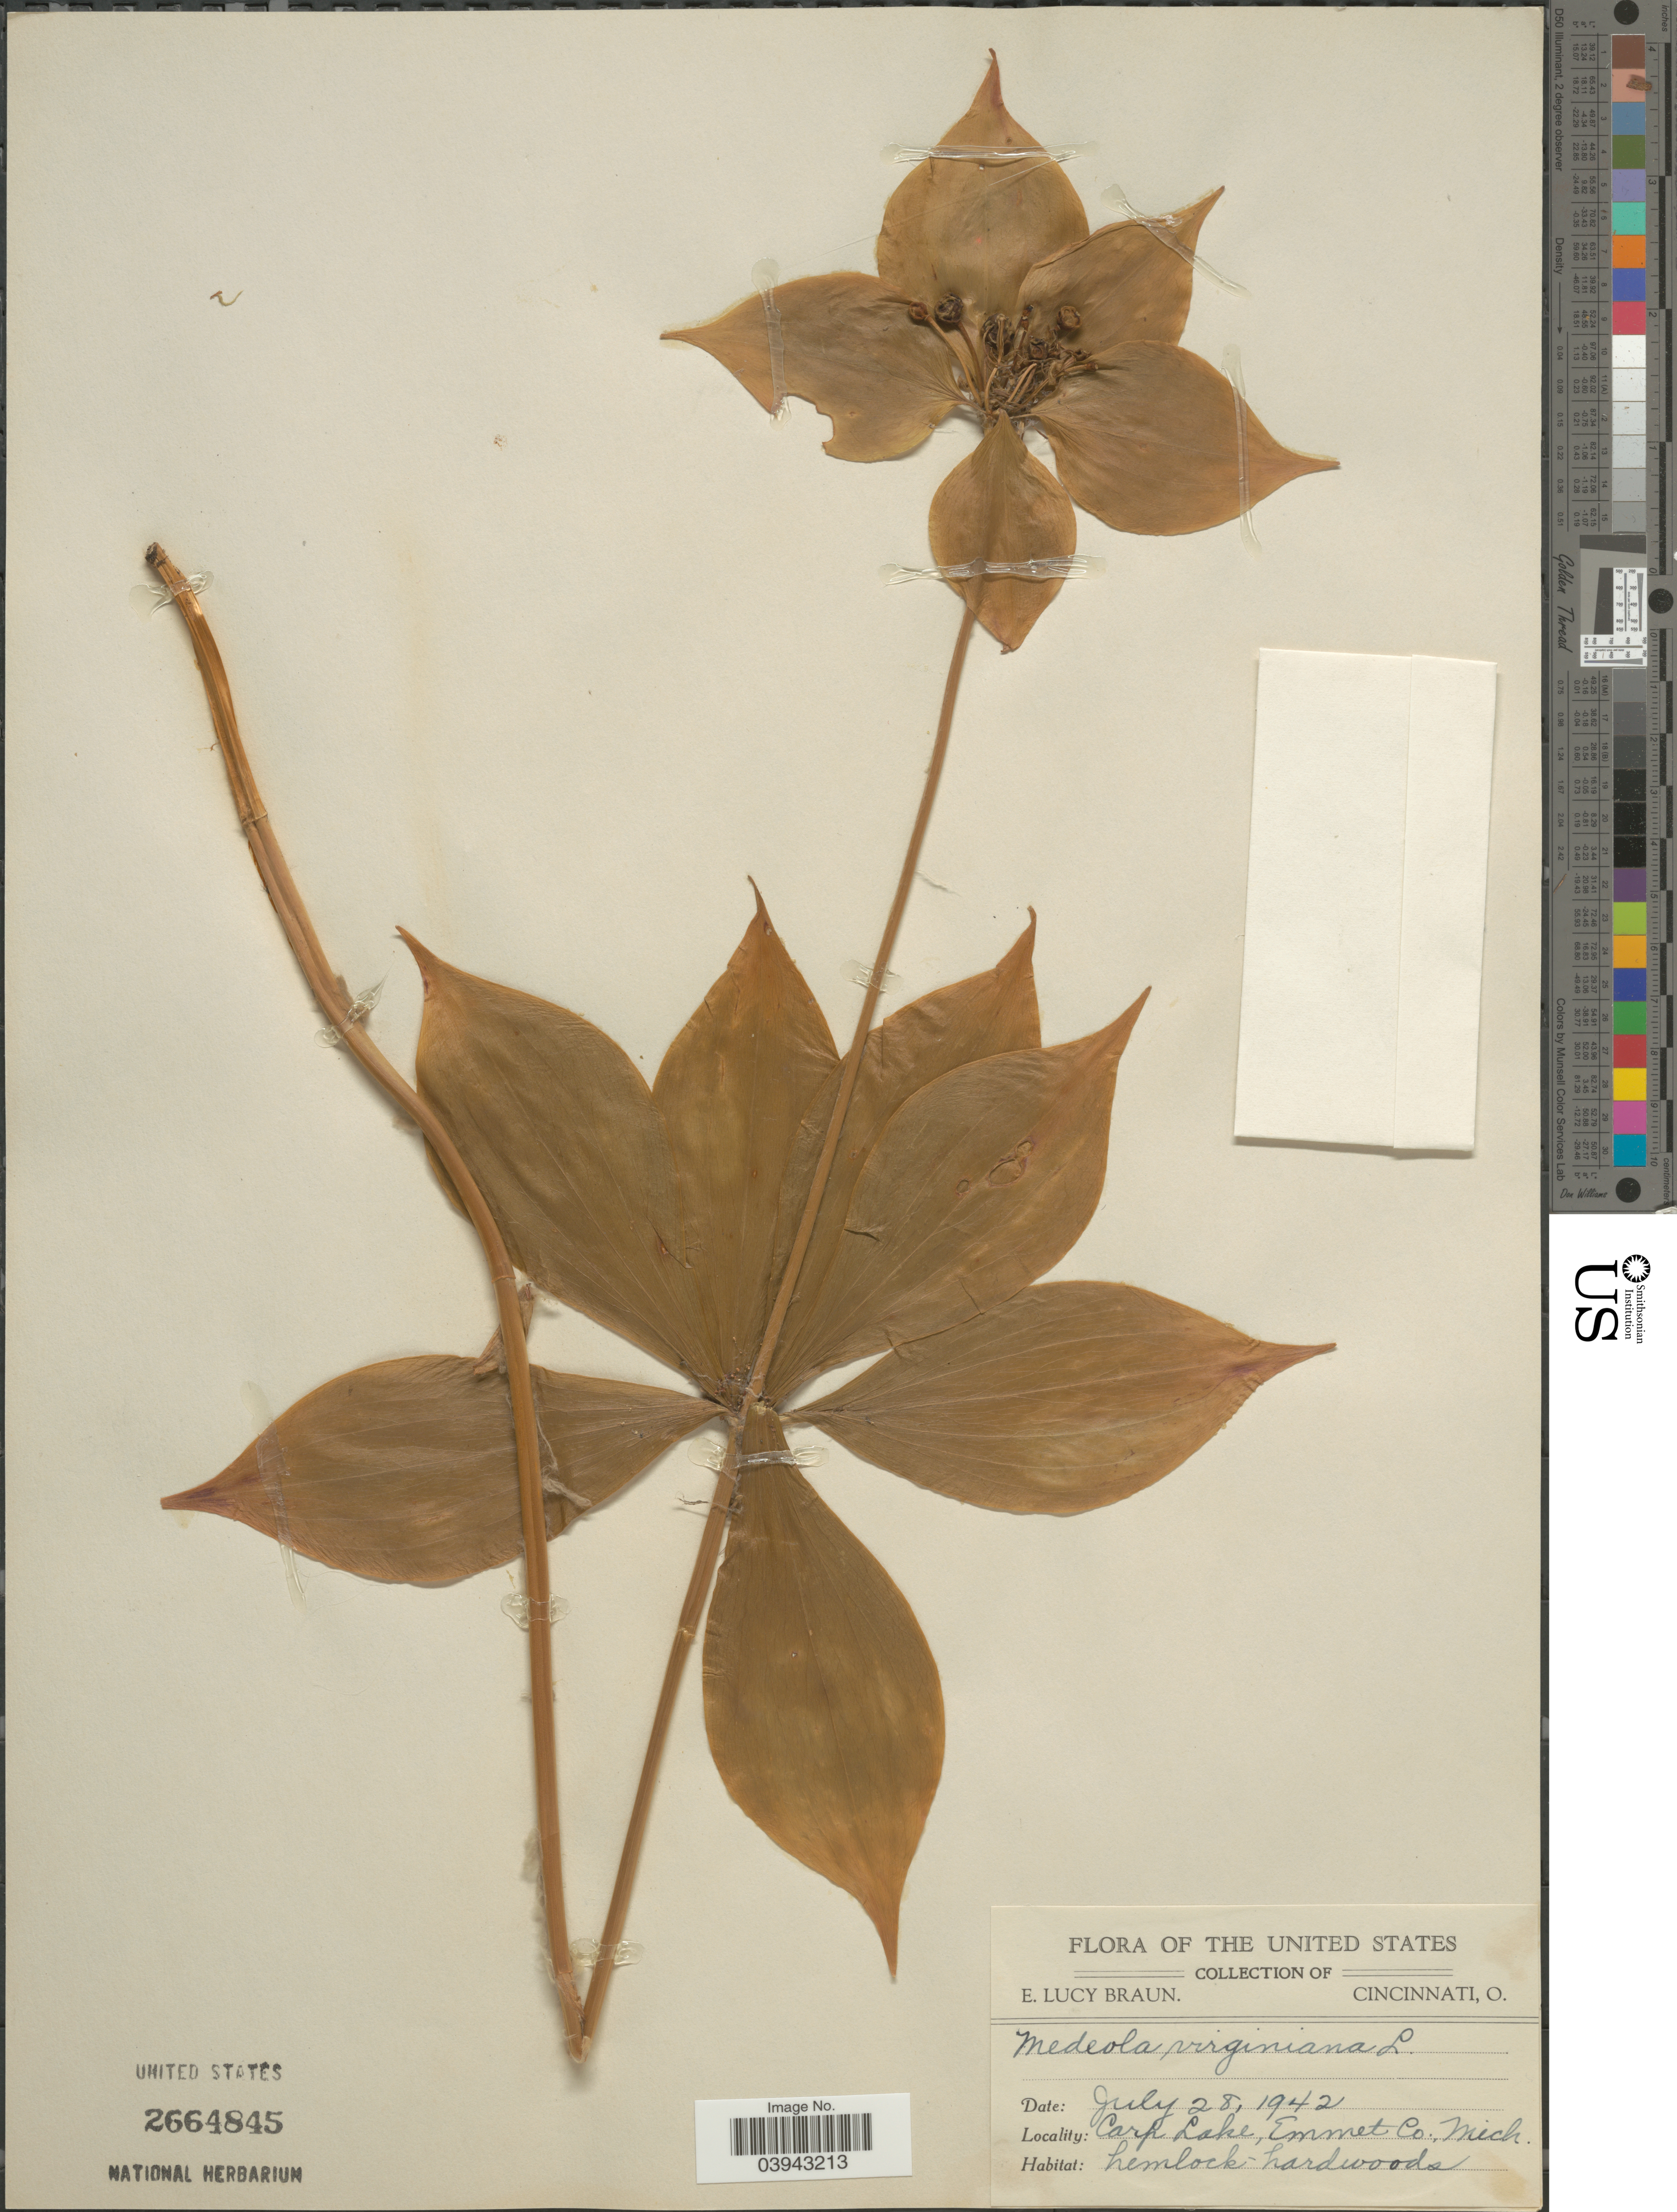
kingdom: Plantae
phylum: Tracheophyta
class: Liliopsida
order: Liliales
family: Liliaceae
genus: Medeola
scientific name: Medeola virginiana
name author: (L.) Desf.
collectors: E. L. Braun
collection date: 1942-07-28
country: United States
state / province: Michigan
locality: Carp Lake, Emmet Co.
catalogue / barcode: US 2664845